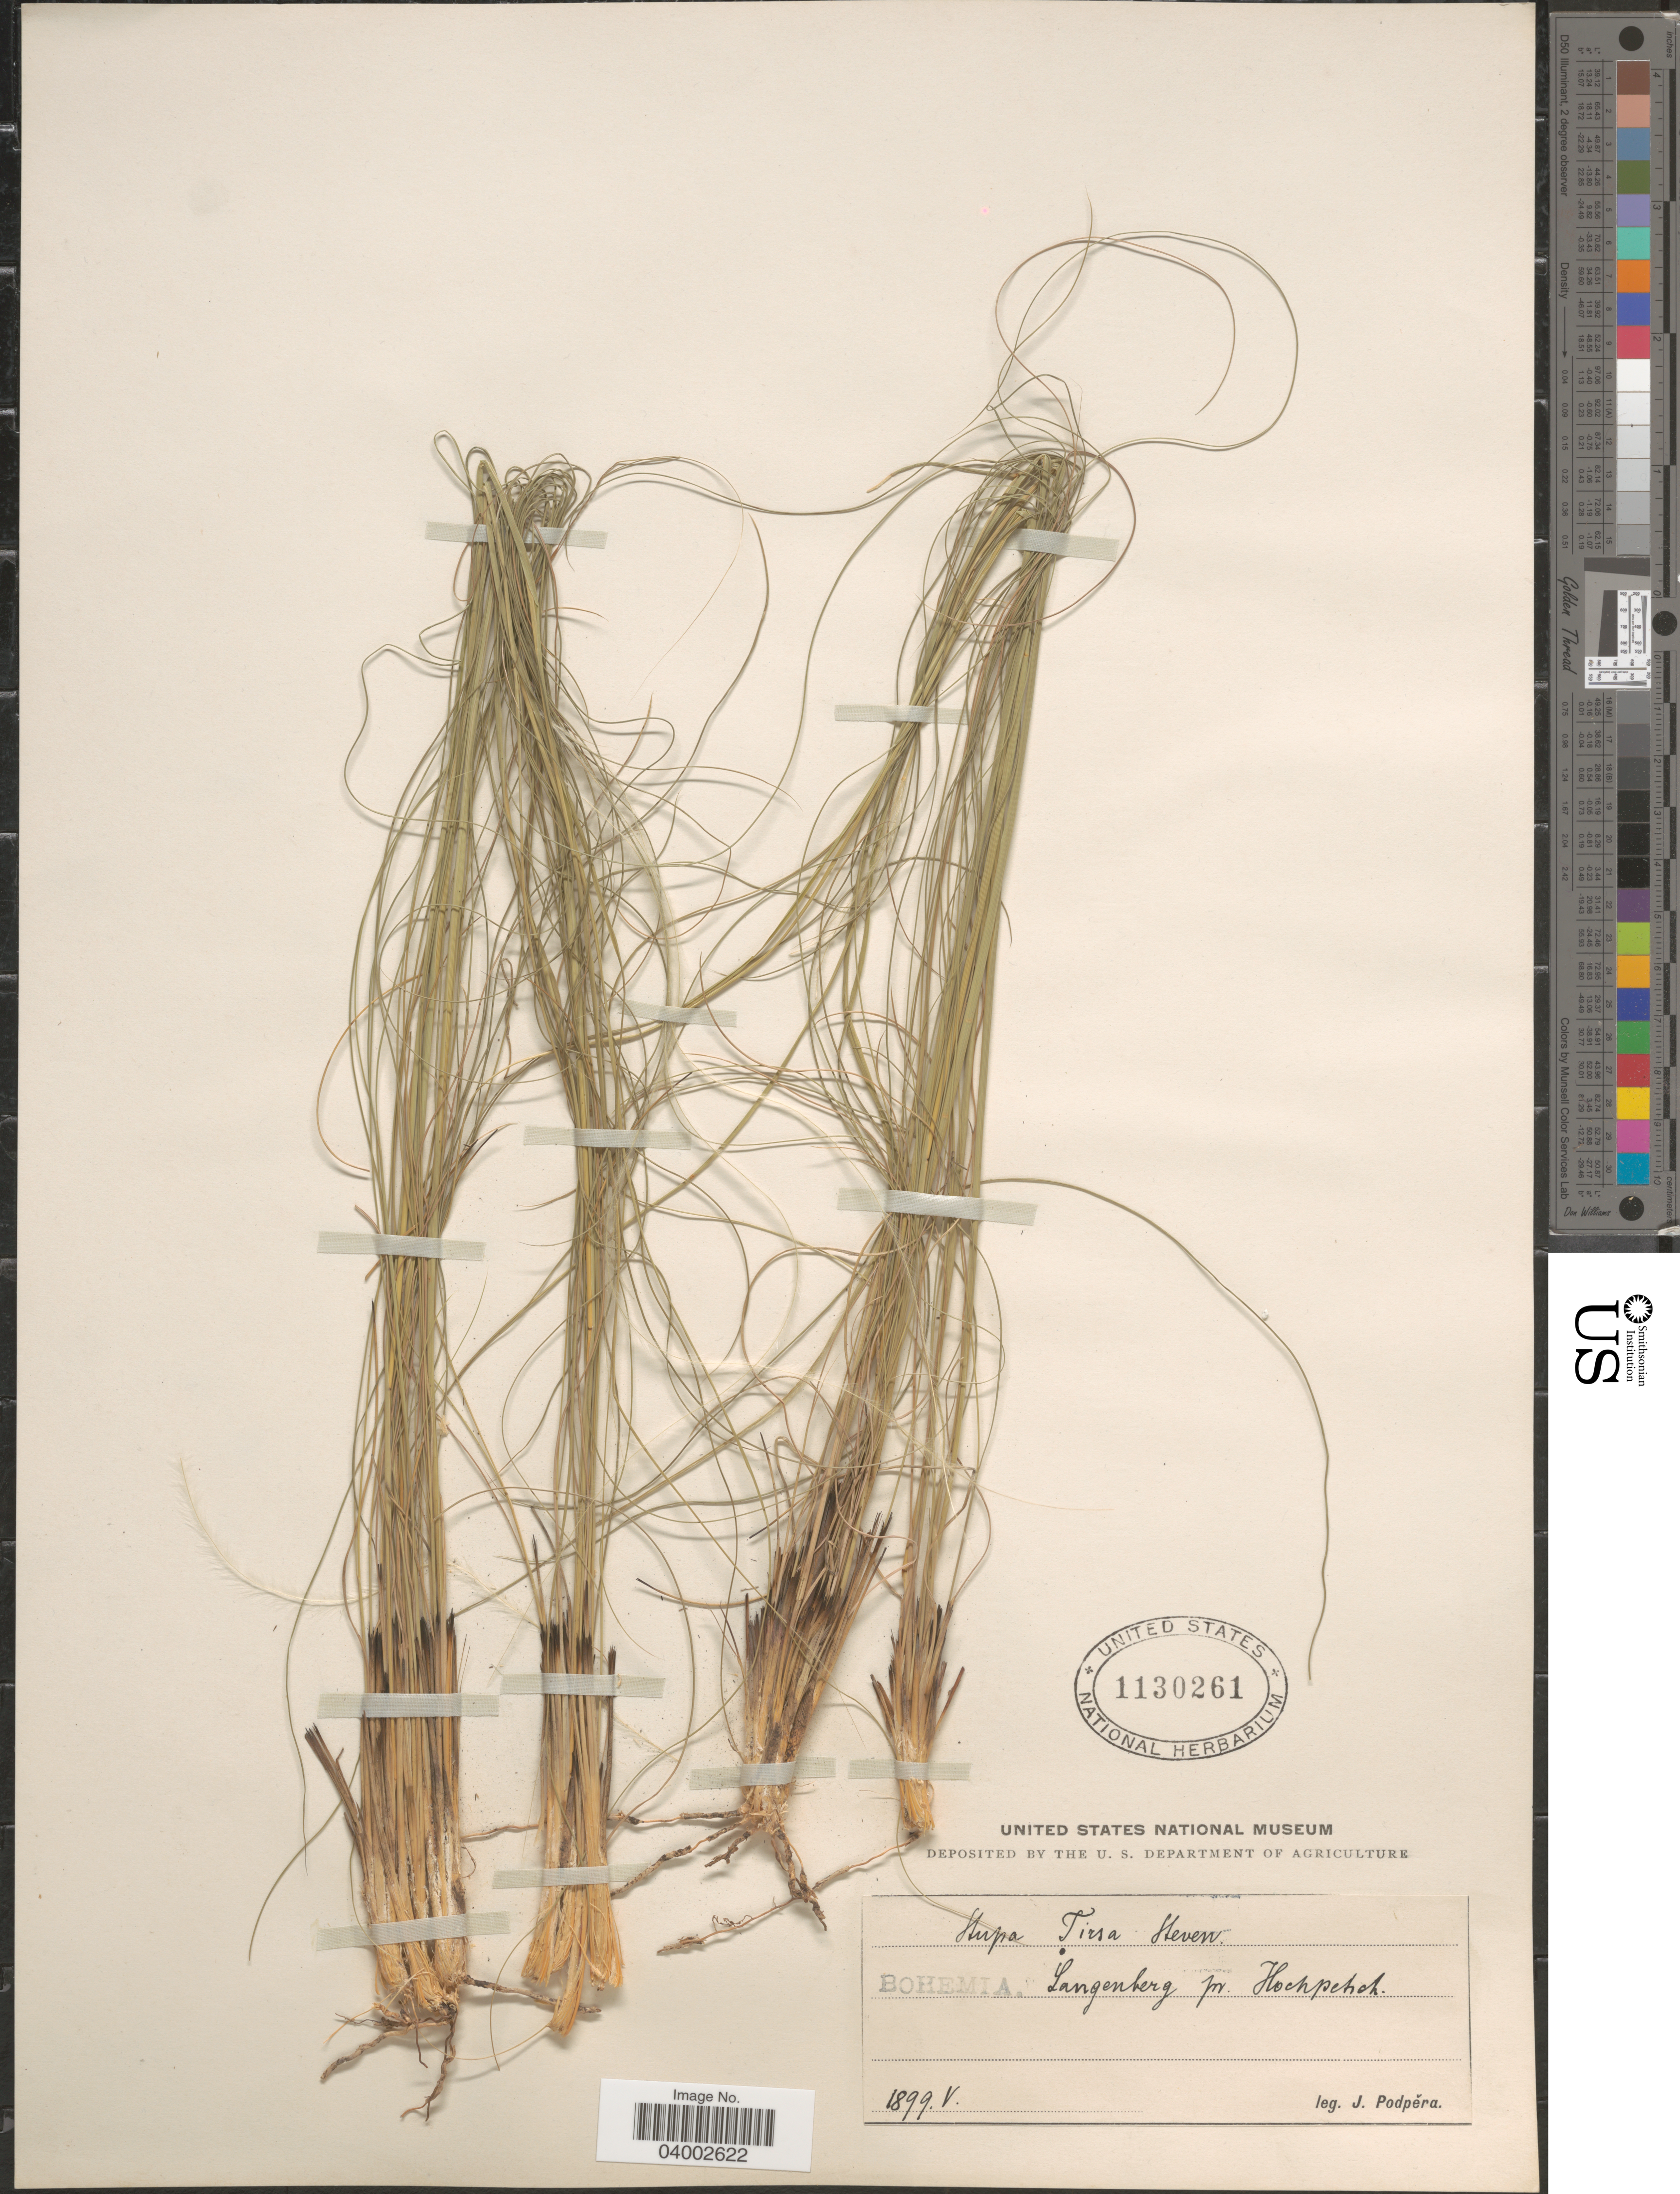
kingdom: Plantae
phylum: Tracheophyta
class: Liliopsida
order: Poales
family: Poaceae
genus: Stipa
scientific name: Stipa tirsa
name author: Steven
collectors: J. Podpera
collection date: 1899-05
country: Czechia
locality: Bohemia. Langenberg pr. Hochpchch [interpreted].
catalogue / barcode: US 1130261